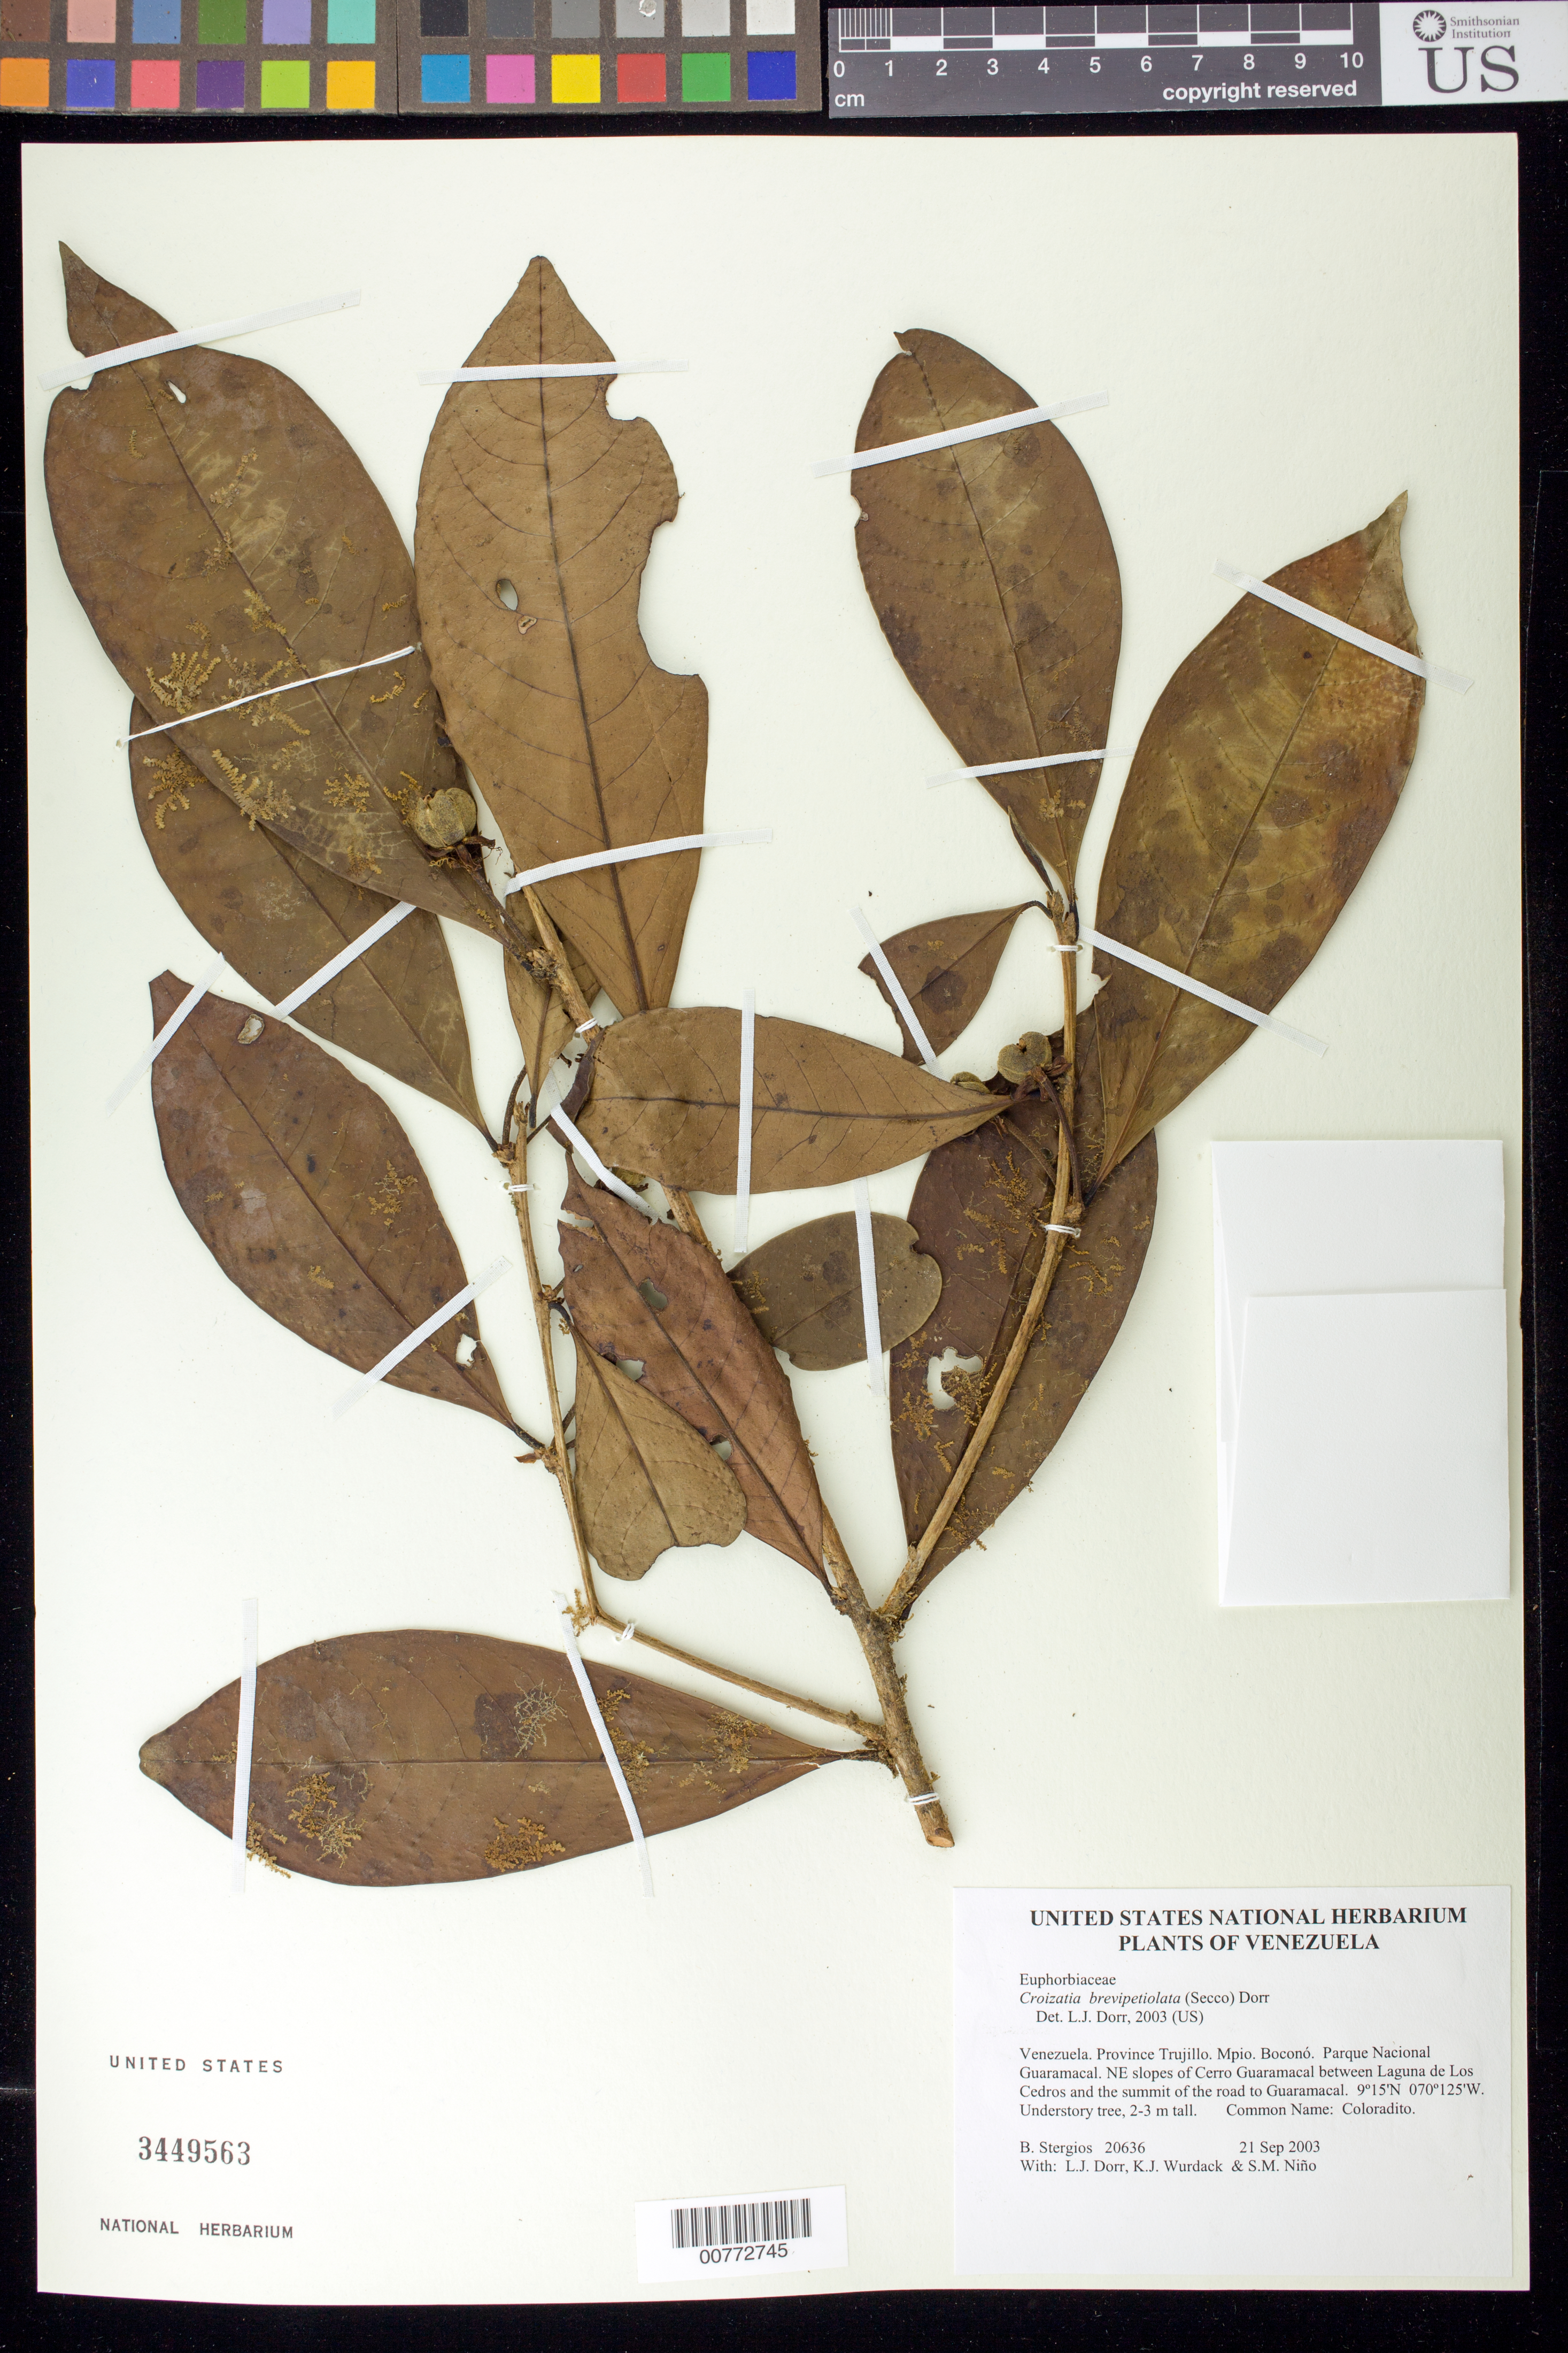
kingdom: Plantae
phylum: Tracheophyta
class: Magnoliopsida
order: Malpighiales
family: Phyllanthaceae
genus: Croizatia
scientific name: Croizatia brevipetiolata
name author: (Secco) Dorr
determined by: Dorr, L. J., (BOT), Smithsonian Institution - National Museum of Natural History (UNITED STATES)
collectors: B. G. Stergios, L. J. Dorr, K. Wurdack & S. M. Niño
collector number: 20636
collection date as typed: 21 Sep 2003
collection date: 2003-09-21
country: Venezuela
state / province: Trujillo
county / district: Boconó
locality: Parque Nacional Guaramacal. NE slopes of Cerro Guaramacal between Laguna de Los Cedros and the summit of the road to Guaramacal.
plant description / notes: COL, CTES, DAV, K, MO, NY, PORT, US; Common name: Coloradito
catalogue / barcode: US 3449563